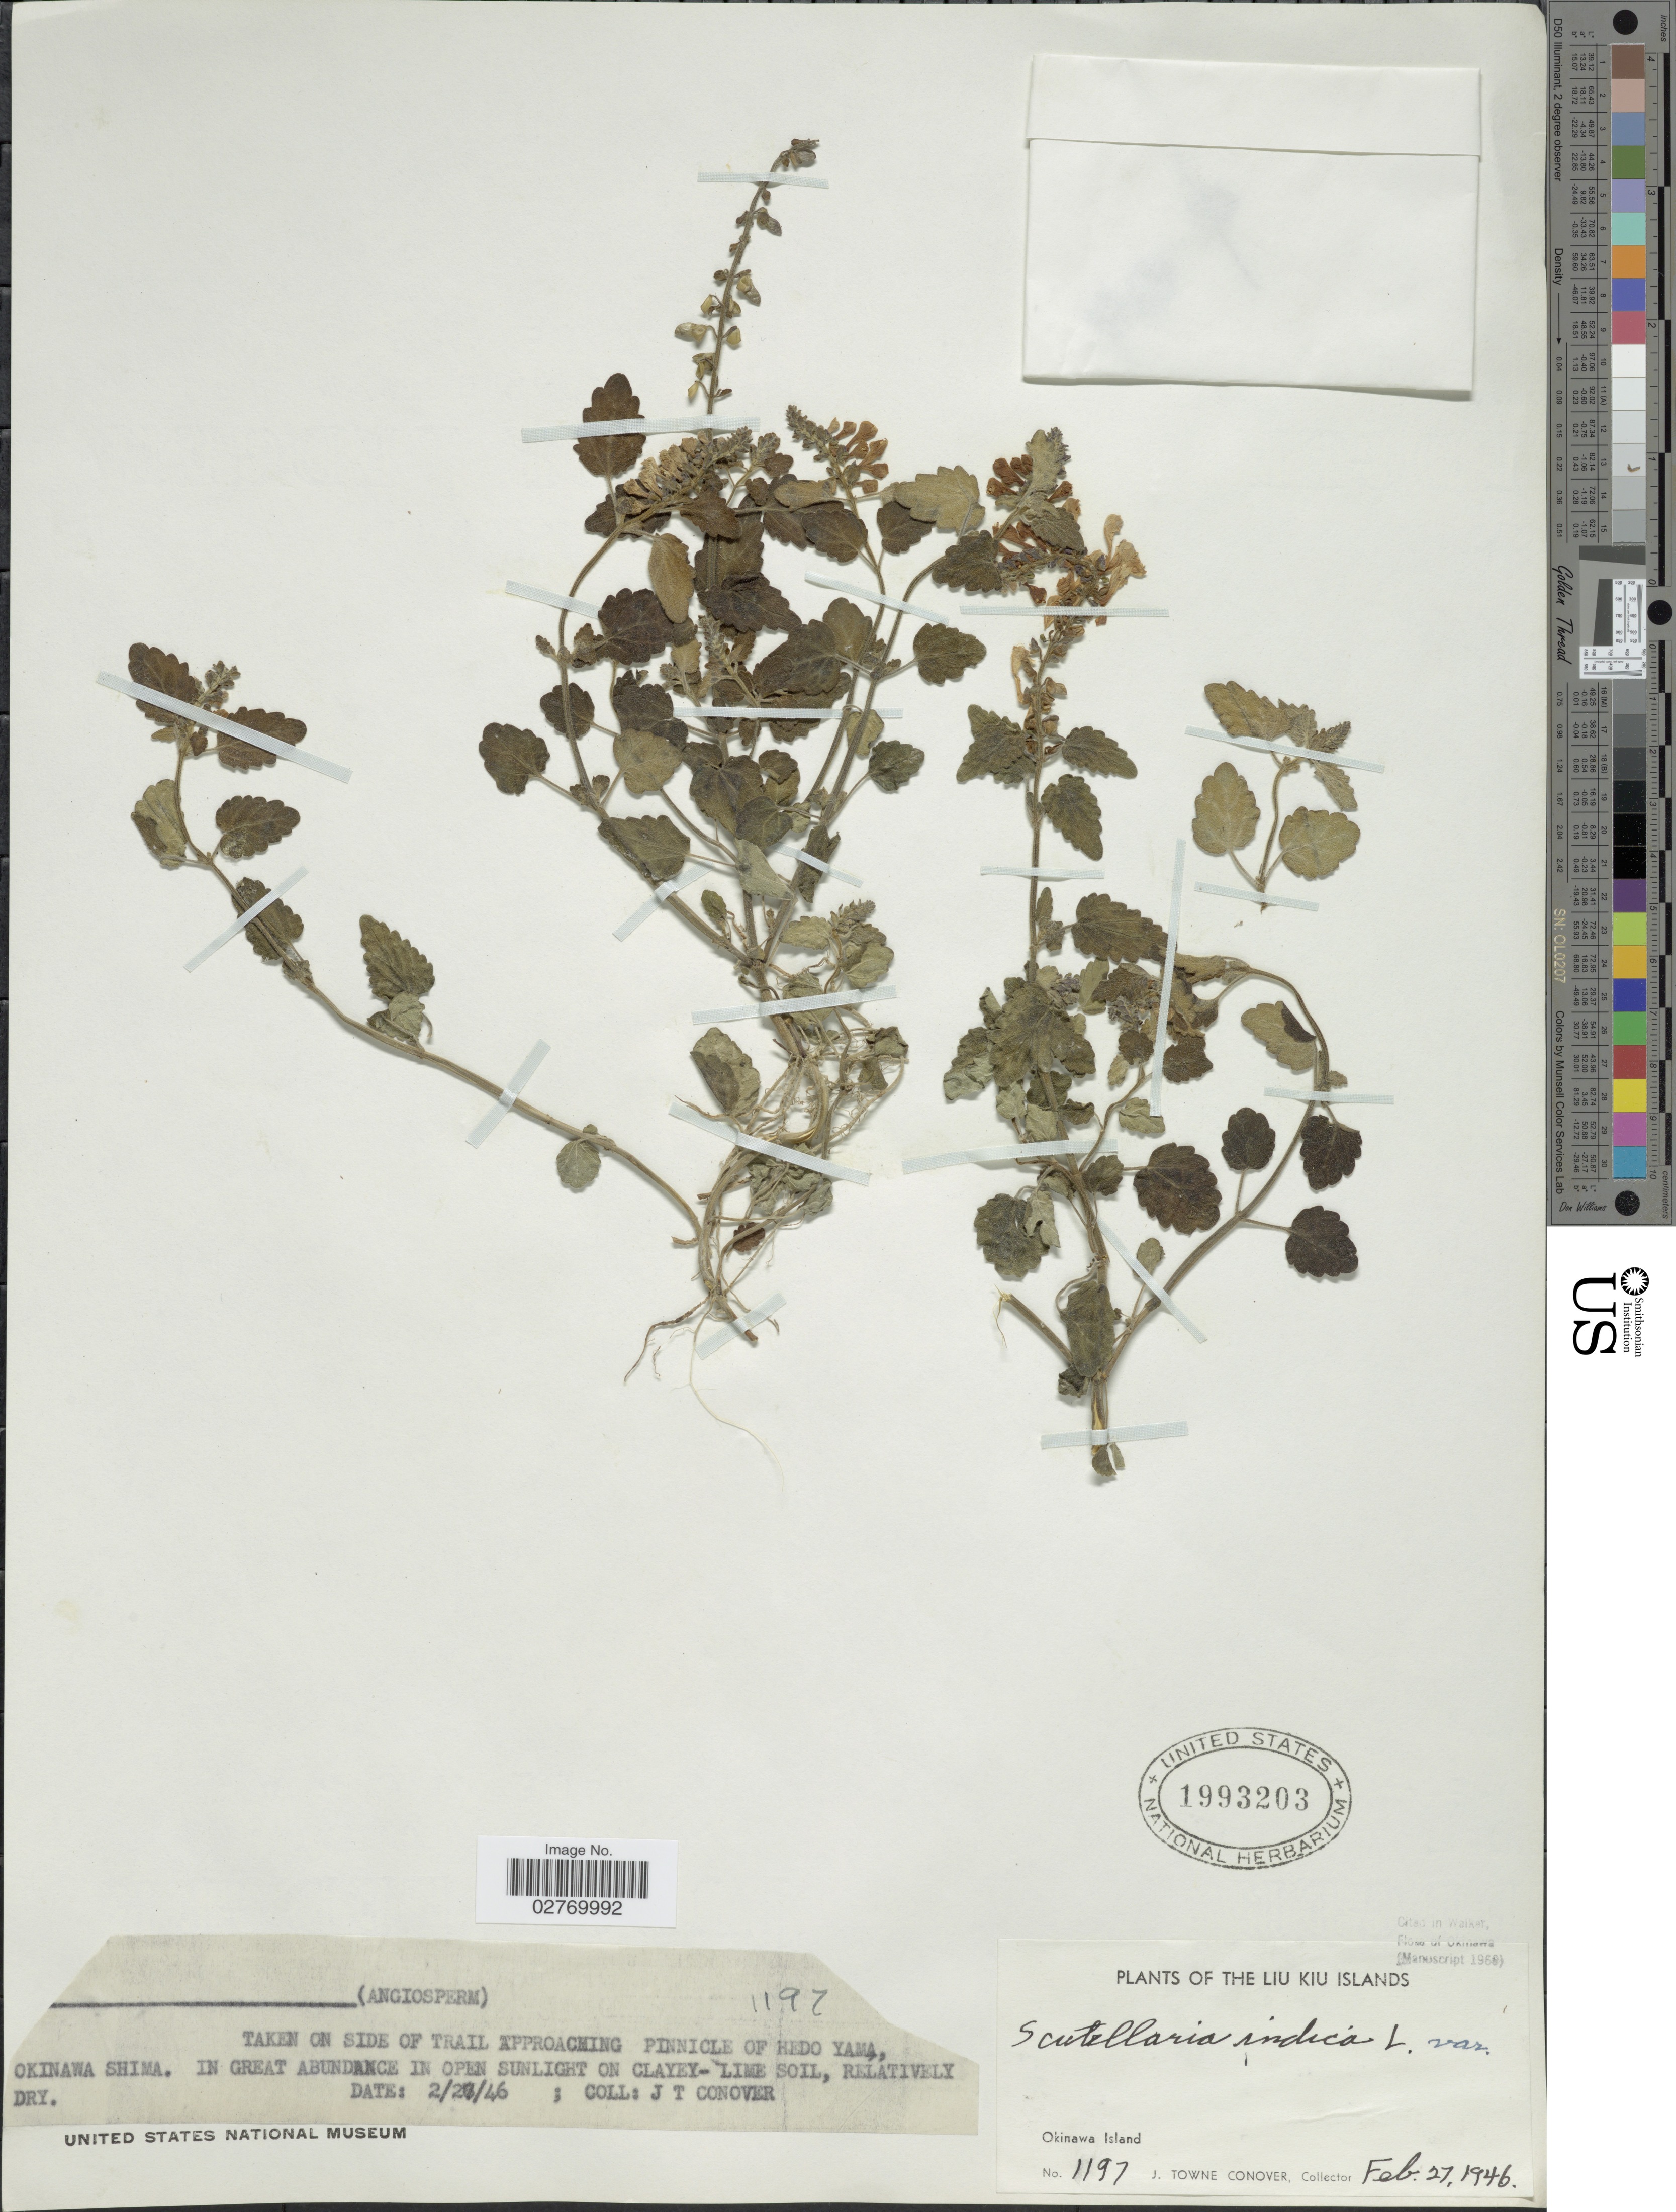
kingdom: Plantae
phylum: Tracheophyta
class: Magnoliopsida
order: Lamiales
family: Lamiaceae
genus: Scutellaria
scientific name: Scutellaria indica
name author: L.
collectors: J. T. Conover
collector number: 1197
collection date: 1946-02-27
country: Japan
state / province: Okinawa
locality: Liu Kiu Islands. Okinawa Island. On side of trail approaching pinnicle of Hedo Yama, Okinawa Shima.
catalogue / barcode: US 1993203